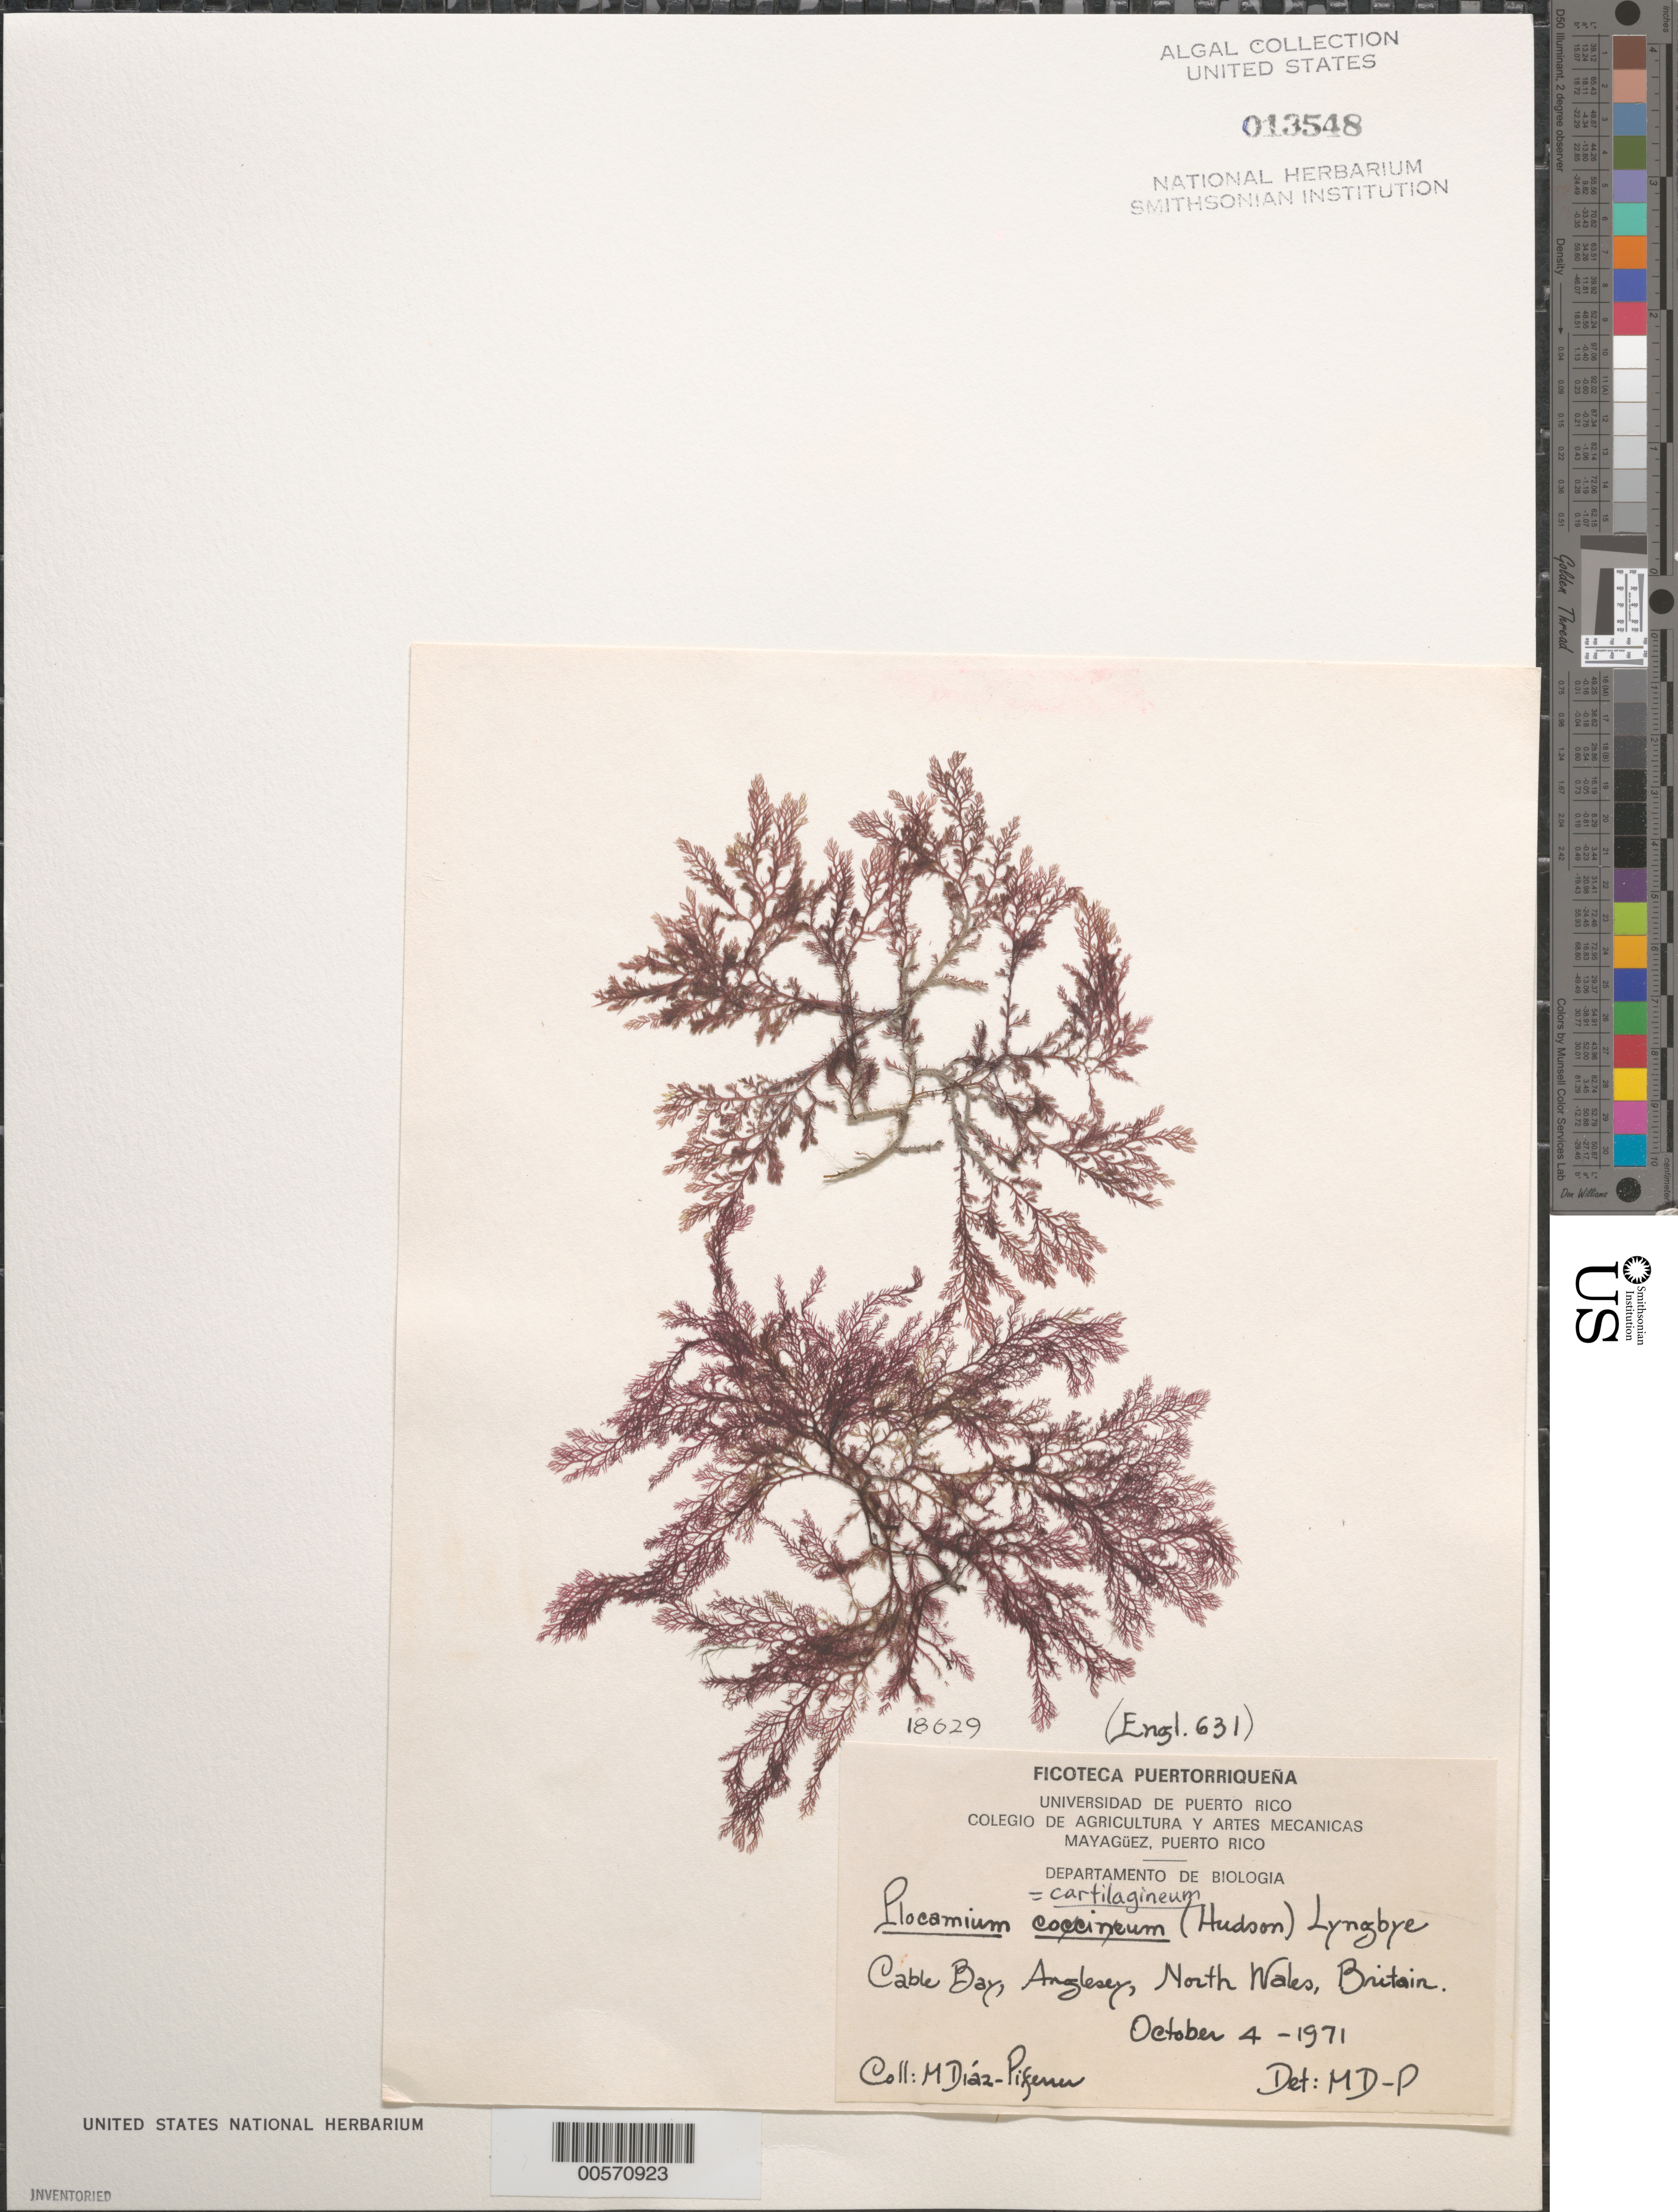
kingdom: Plantae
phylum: Rhodophyta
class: Florideophyceae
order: Plocamiales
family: Plocamiaceae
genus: Plocamium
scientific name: Plocamium cartilagineum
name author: (L.) P.S. Dixon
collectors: M. Diaz-Piferrer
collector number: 18629 & ENGL. 631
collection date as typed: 04 Oct 1971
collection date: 1971-10-04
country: United Kingdom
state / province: Wales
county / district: Gwynedd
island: Anglesey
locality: Cable Bay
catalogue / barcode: US 13548